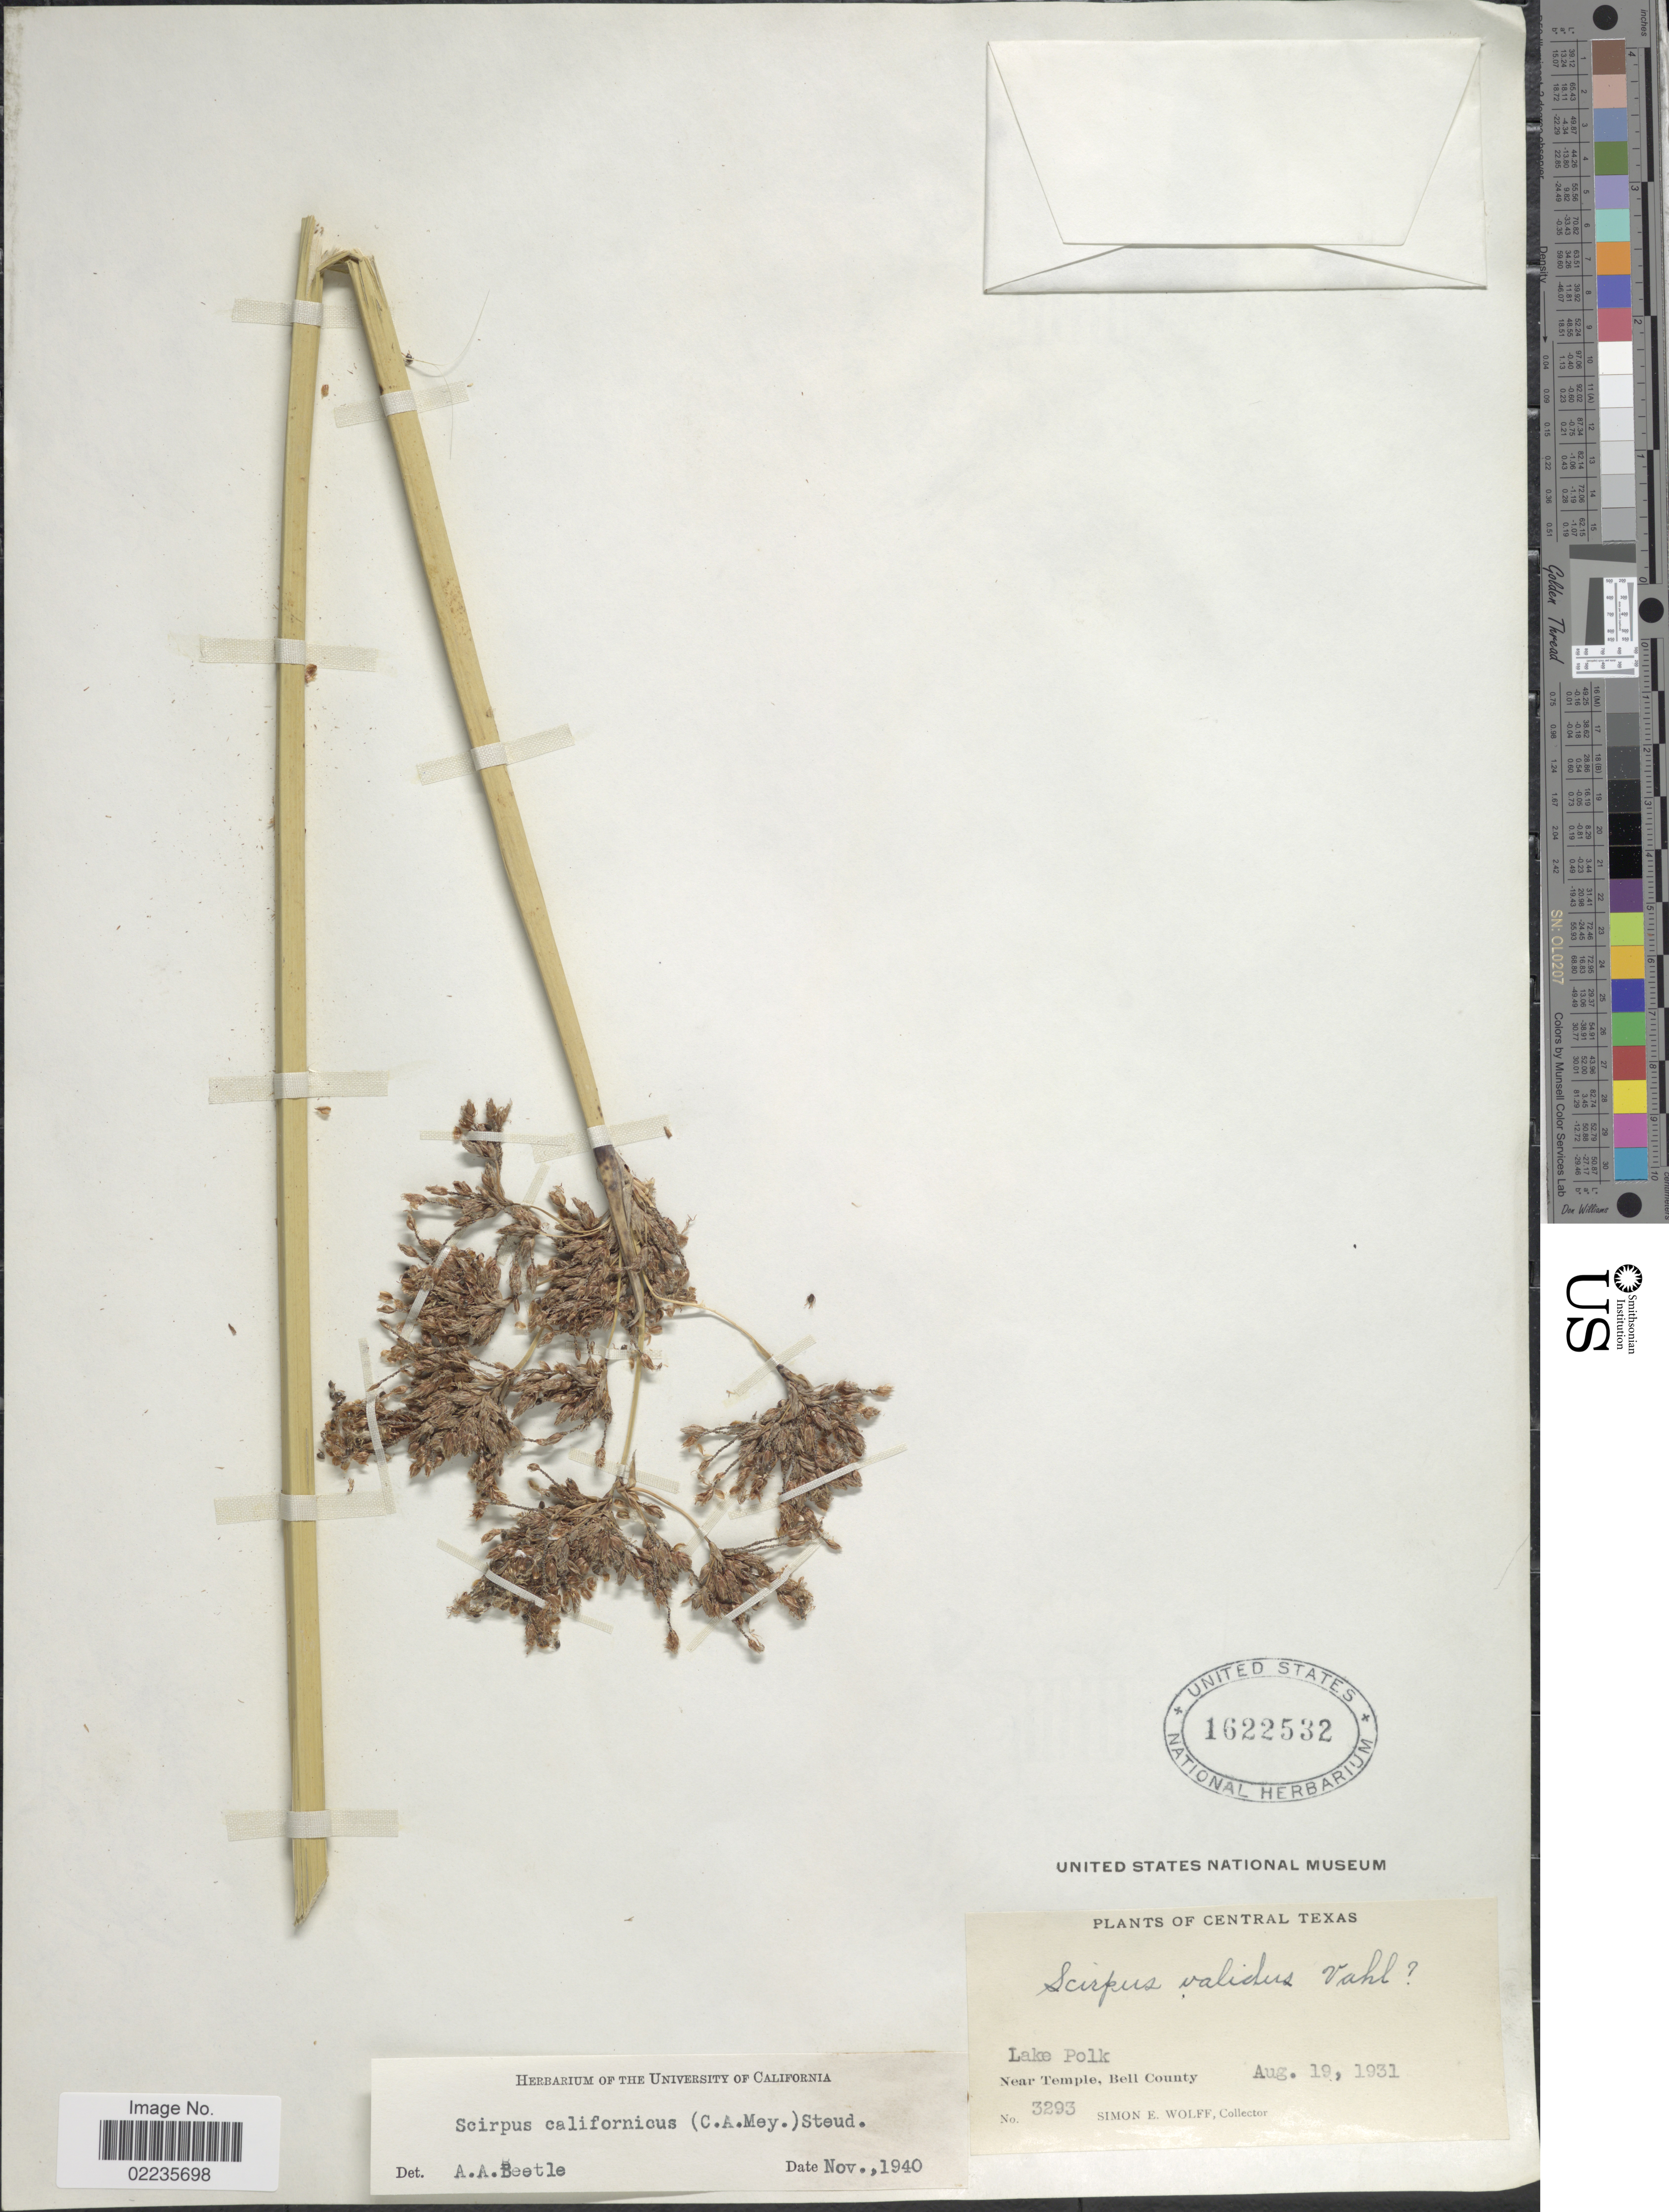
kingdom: Plantae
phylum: Tracheophyta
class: Liliopsida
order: Poales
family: Cyperaceae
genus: Schoenoplectus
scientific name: Schoenoplectus californicus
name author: (C.A. Mey.) Soják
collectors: S. E. Wolff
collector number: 3293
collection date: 1931-08-19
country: United States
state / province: Texas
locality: Central Texas, Lake Polk, Near Temple, Bell County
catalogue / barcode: US 1622532